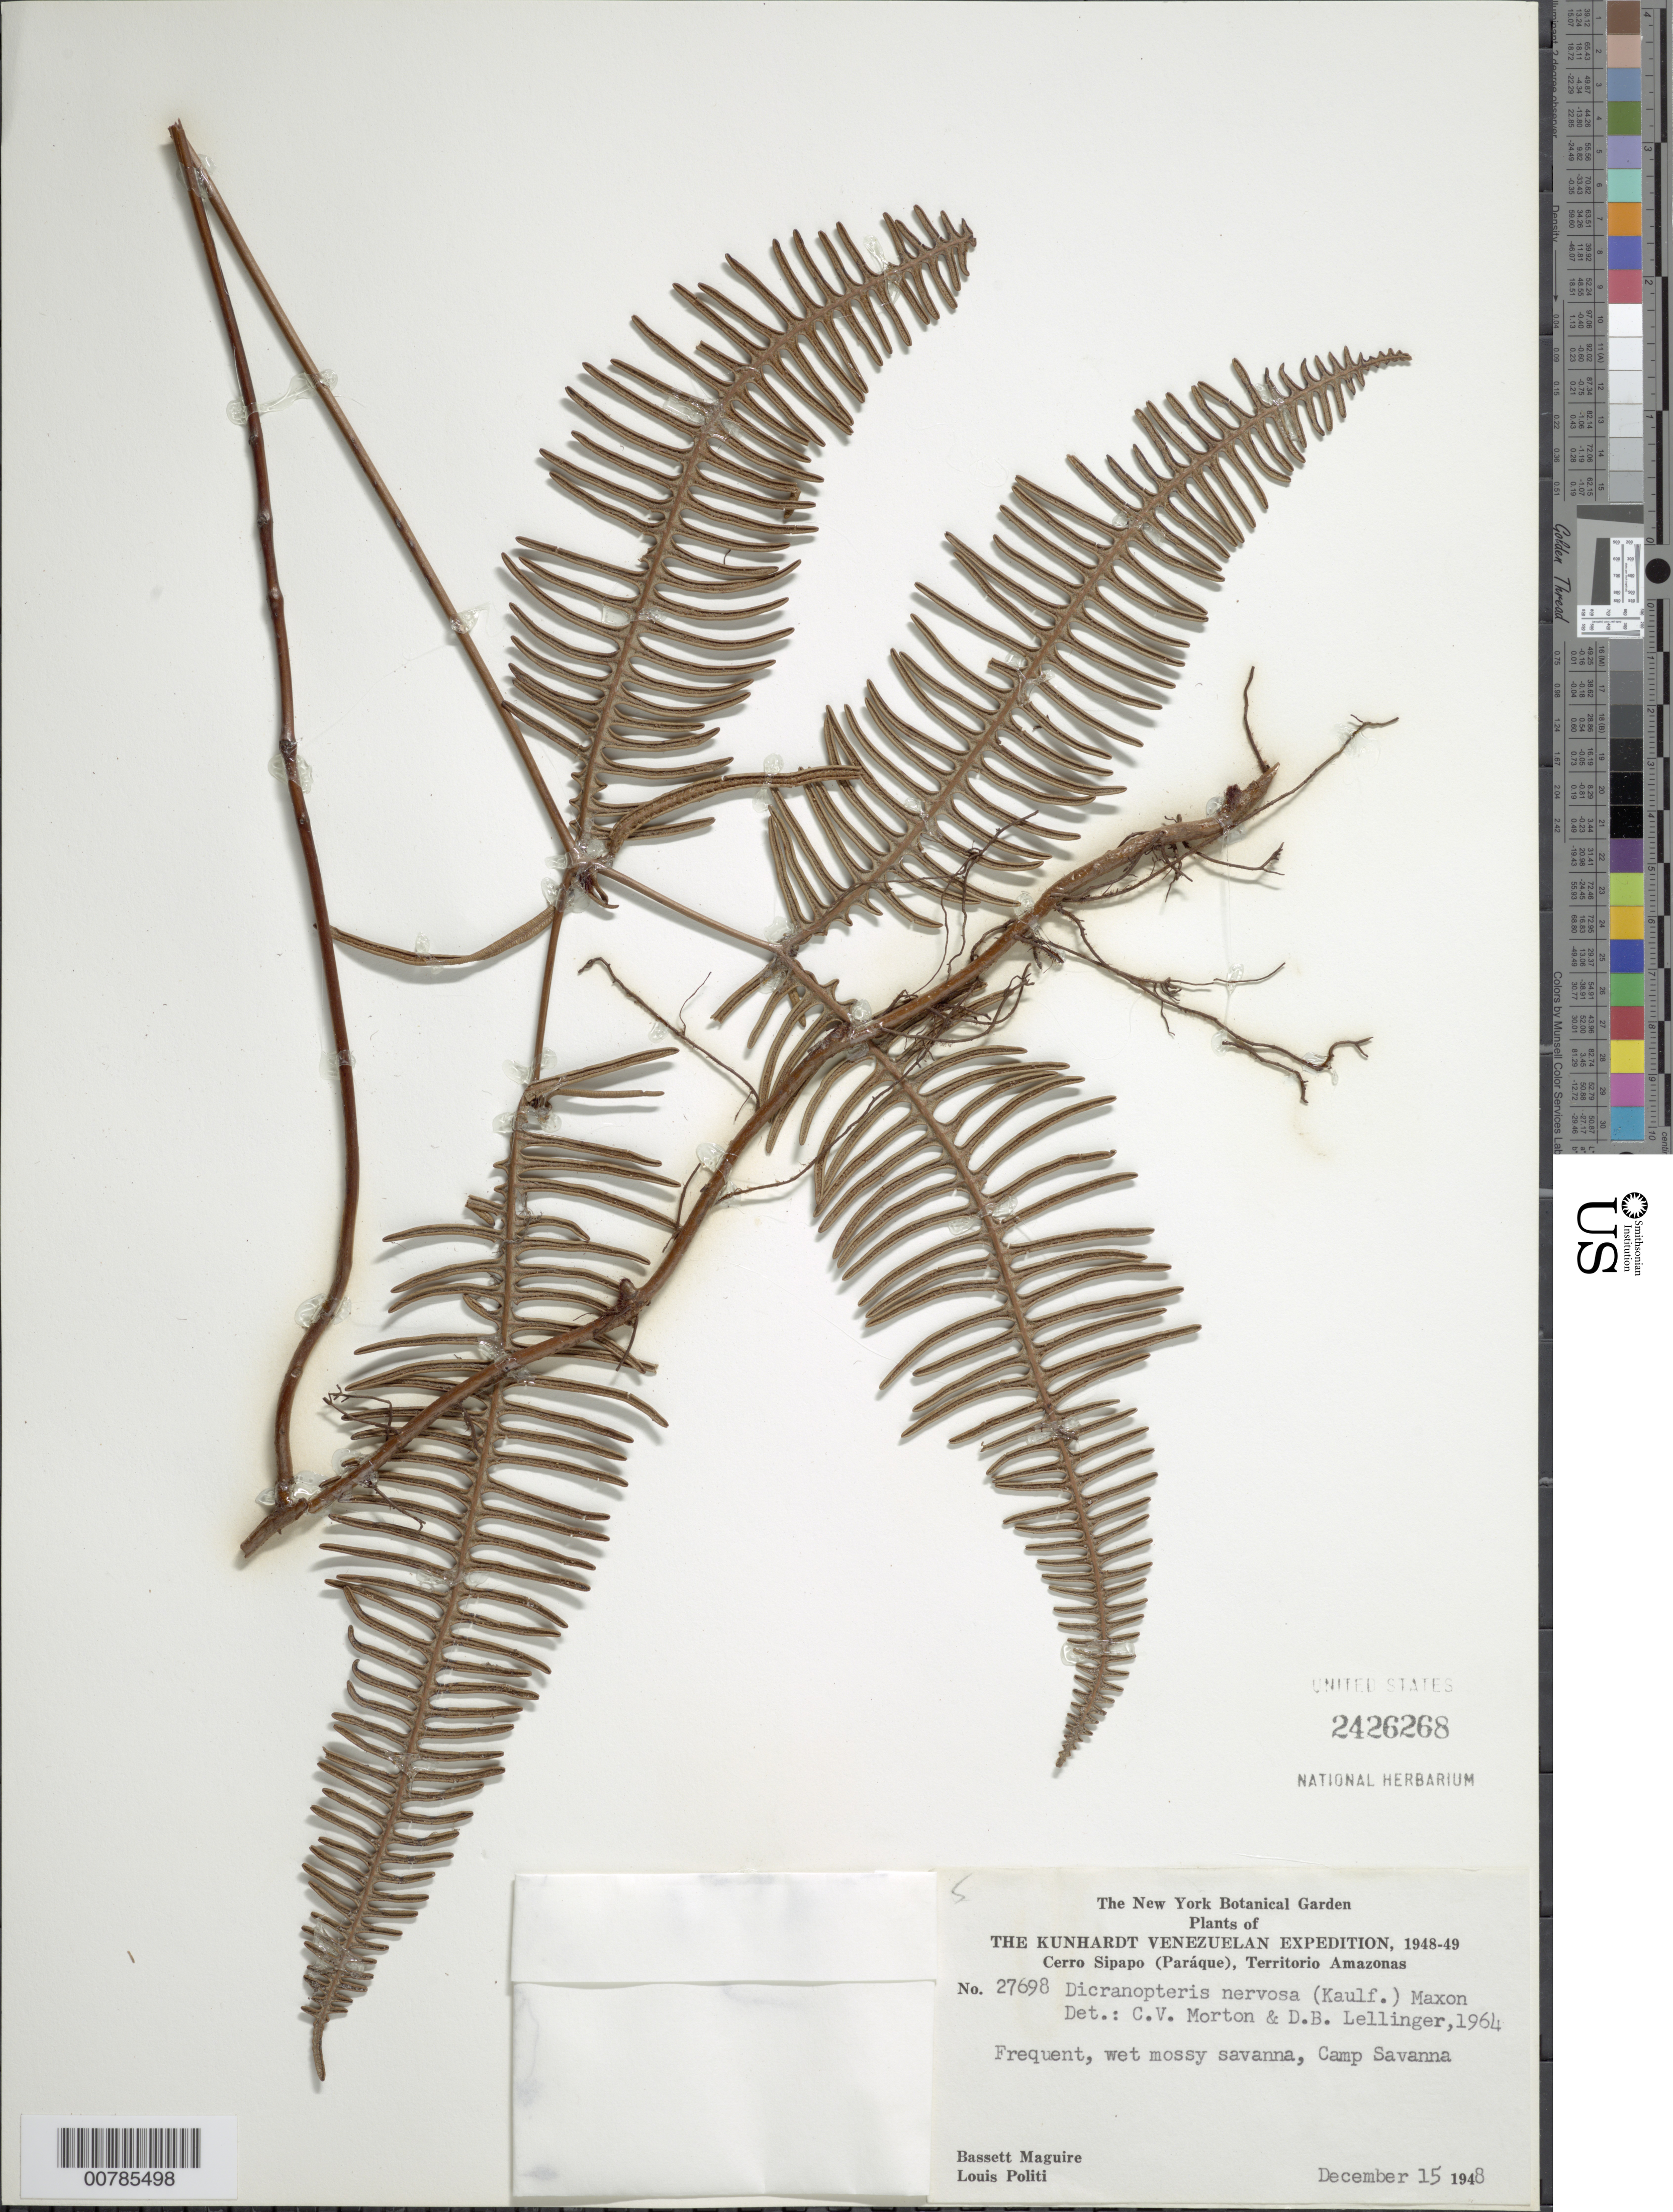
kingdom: Plantae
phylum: Tracheophyta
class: Polypodiopsida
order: Gleicheniales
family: Gleicheniaceae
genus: Dicranopteris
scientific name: Dicranopteris nervosa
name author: (Kaulf.) Maxon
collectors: B. Maguire & L. Politi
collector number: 27698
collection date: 1948-12-15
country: Venezuela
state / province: Amazonas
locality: Cerro Sipapo (Paráque), Frequent, wet mossy savanna, Camp Savanna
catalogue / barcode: US 2426268